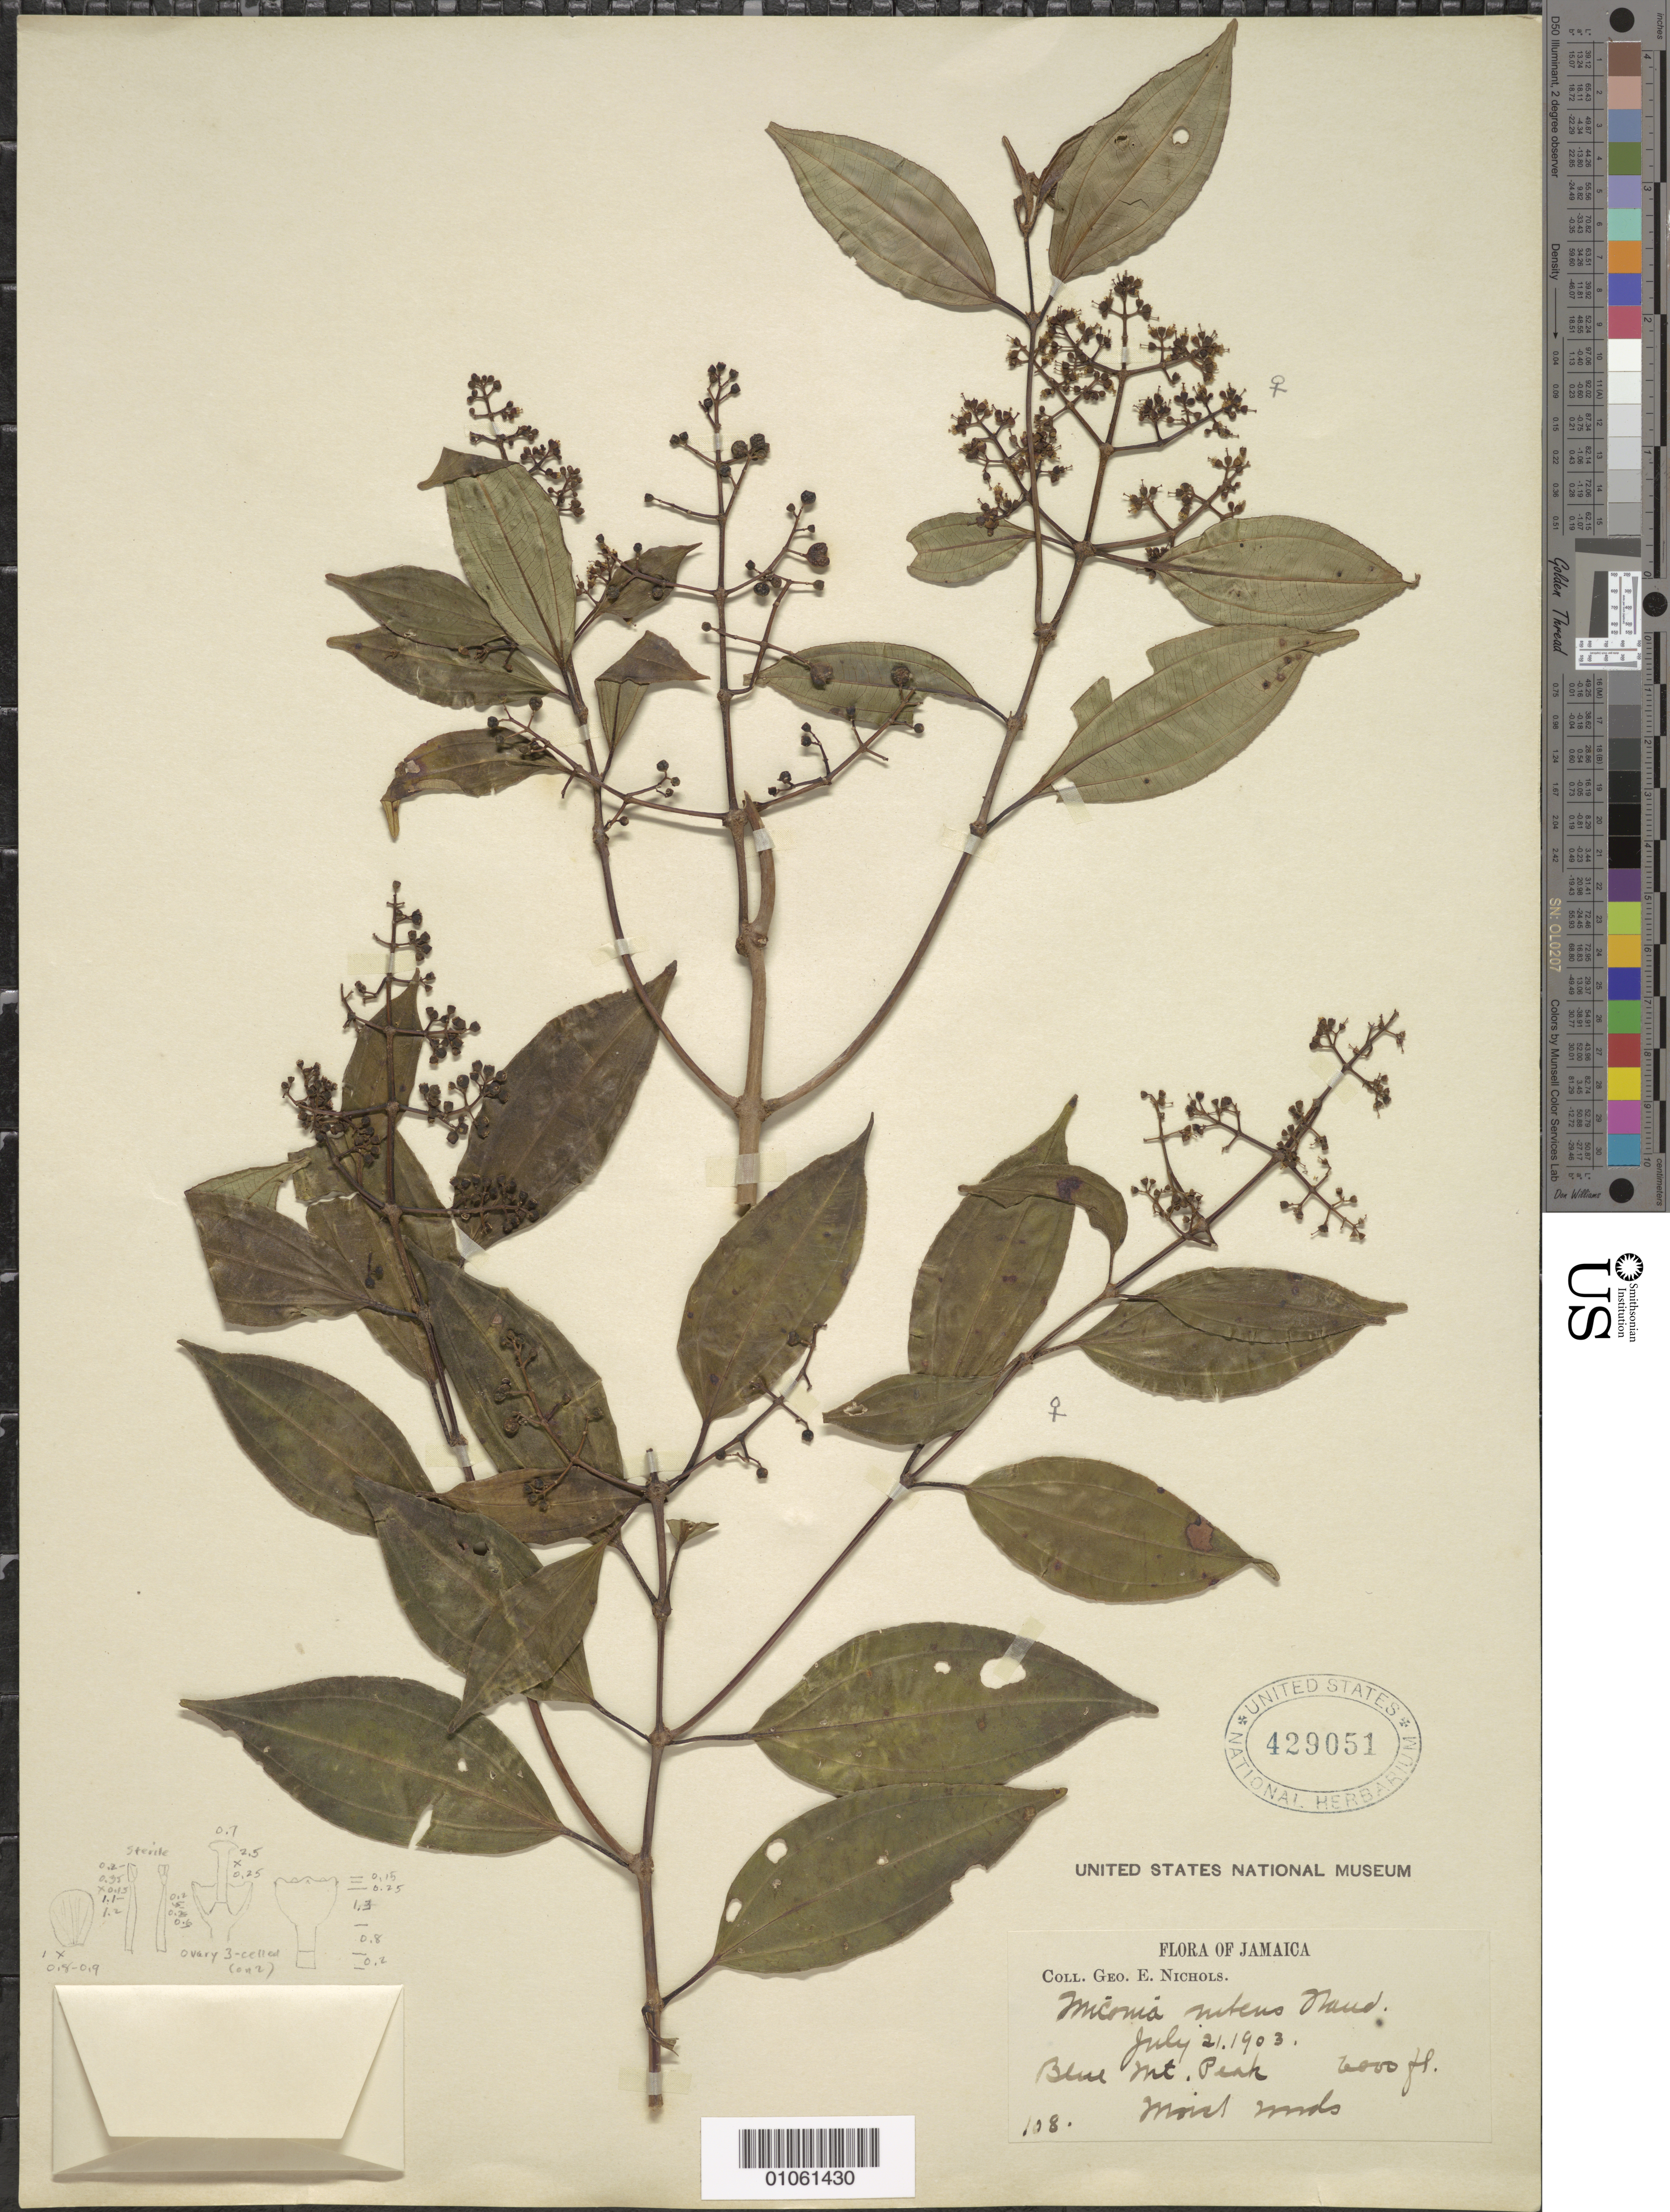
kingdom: Plantae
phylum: Tracheophyta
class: Magnoliopsida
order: Myrtales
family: Melastomataceae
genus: Miconia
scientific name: Miconia rubens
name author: (Sw.) Naudin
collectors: G. E. Nichols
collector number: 108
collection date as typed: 21 Jul 1903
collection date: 1903-07-21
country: Jamaica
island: Jamaica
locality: Blue Mt. Peak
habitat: Moist woods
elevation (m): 1829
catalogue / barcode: US 429051